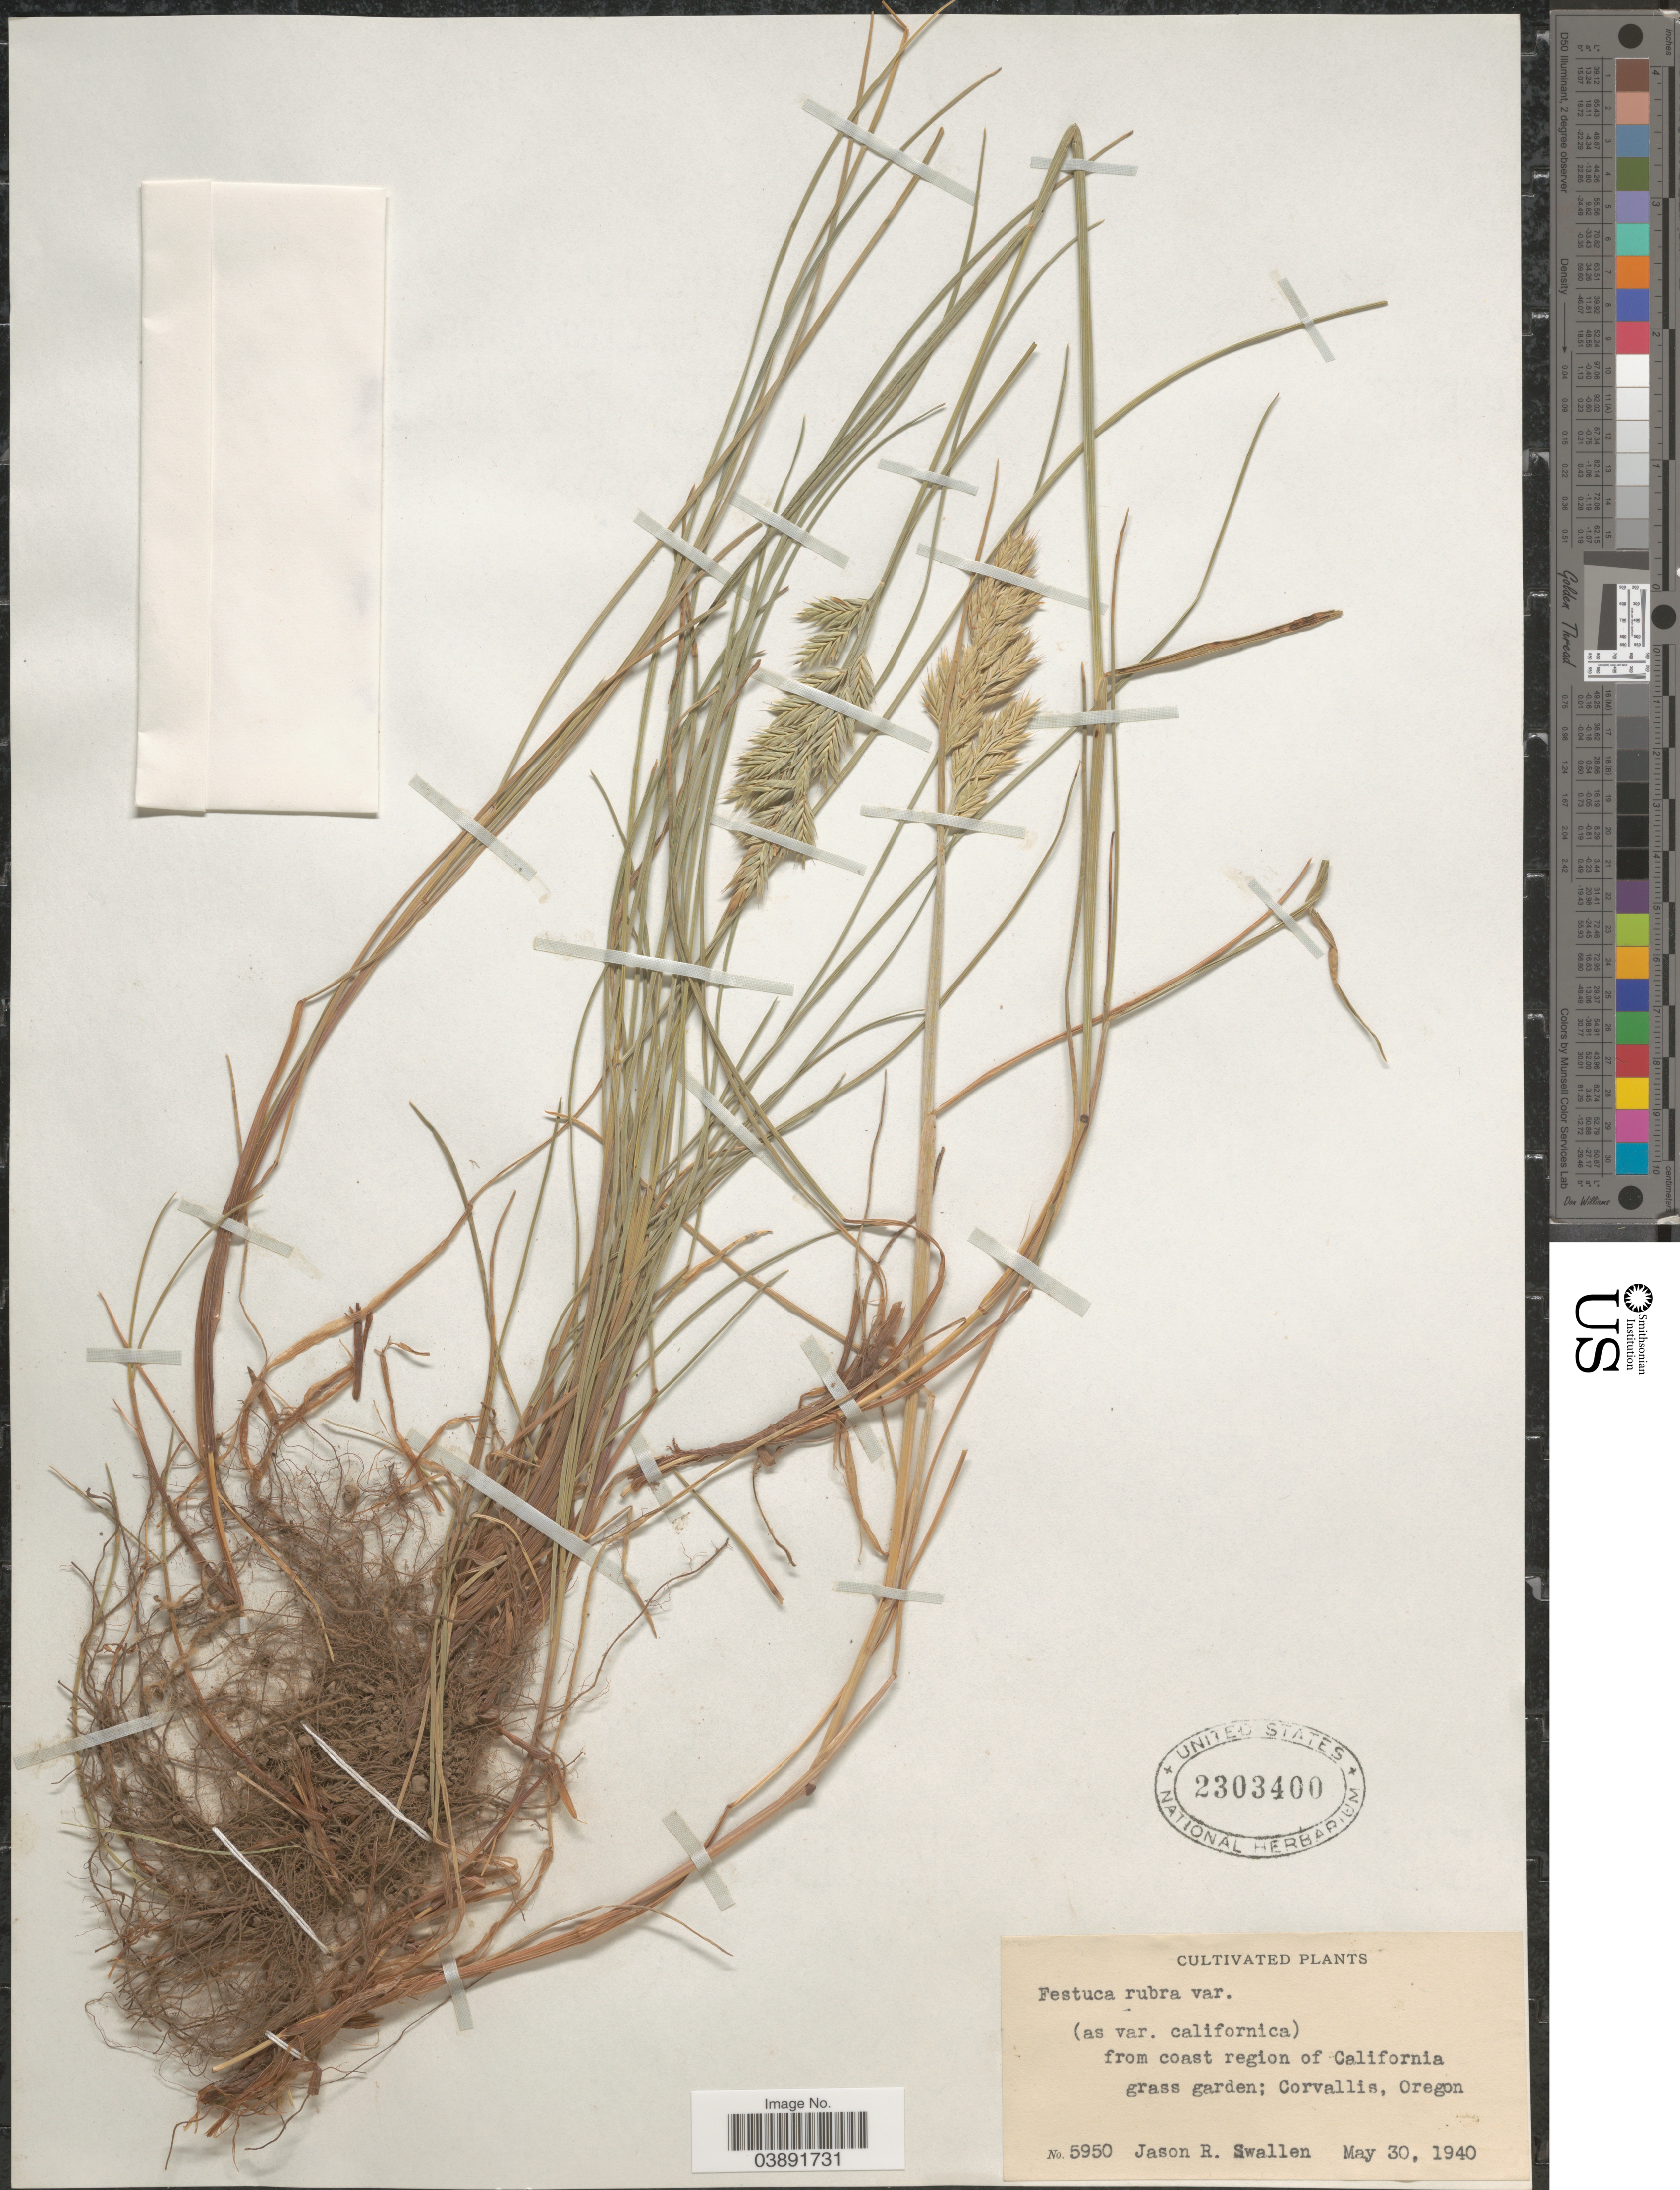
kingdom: Plantae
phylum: Tracheophyta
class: Liliopsida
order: Poales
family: Poaceae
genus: Festuca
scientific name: Festuca rubra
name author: L.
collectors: J. R. Swallen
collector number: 5950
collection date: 1940-05-30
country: United States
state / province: Oregon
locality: Corvallis.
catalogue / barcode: US 2303400